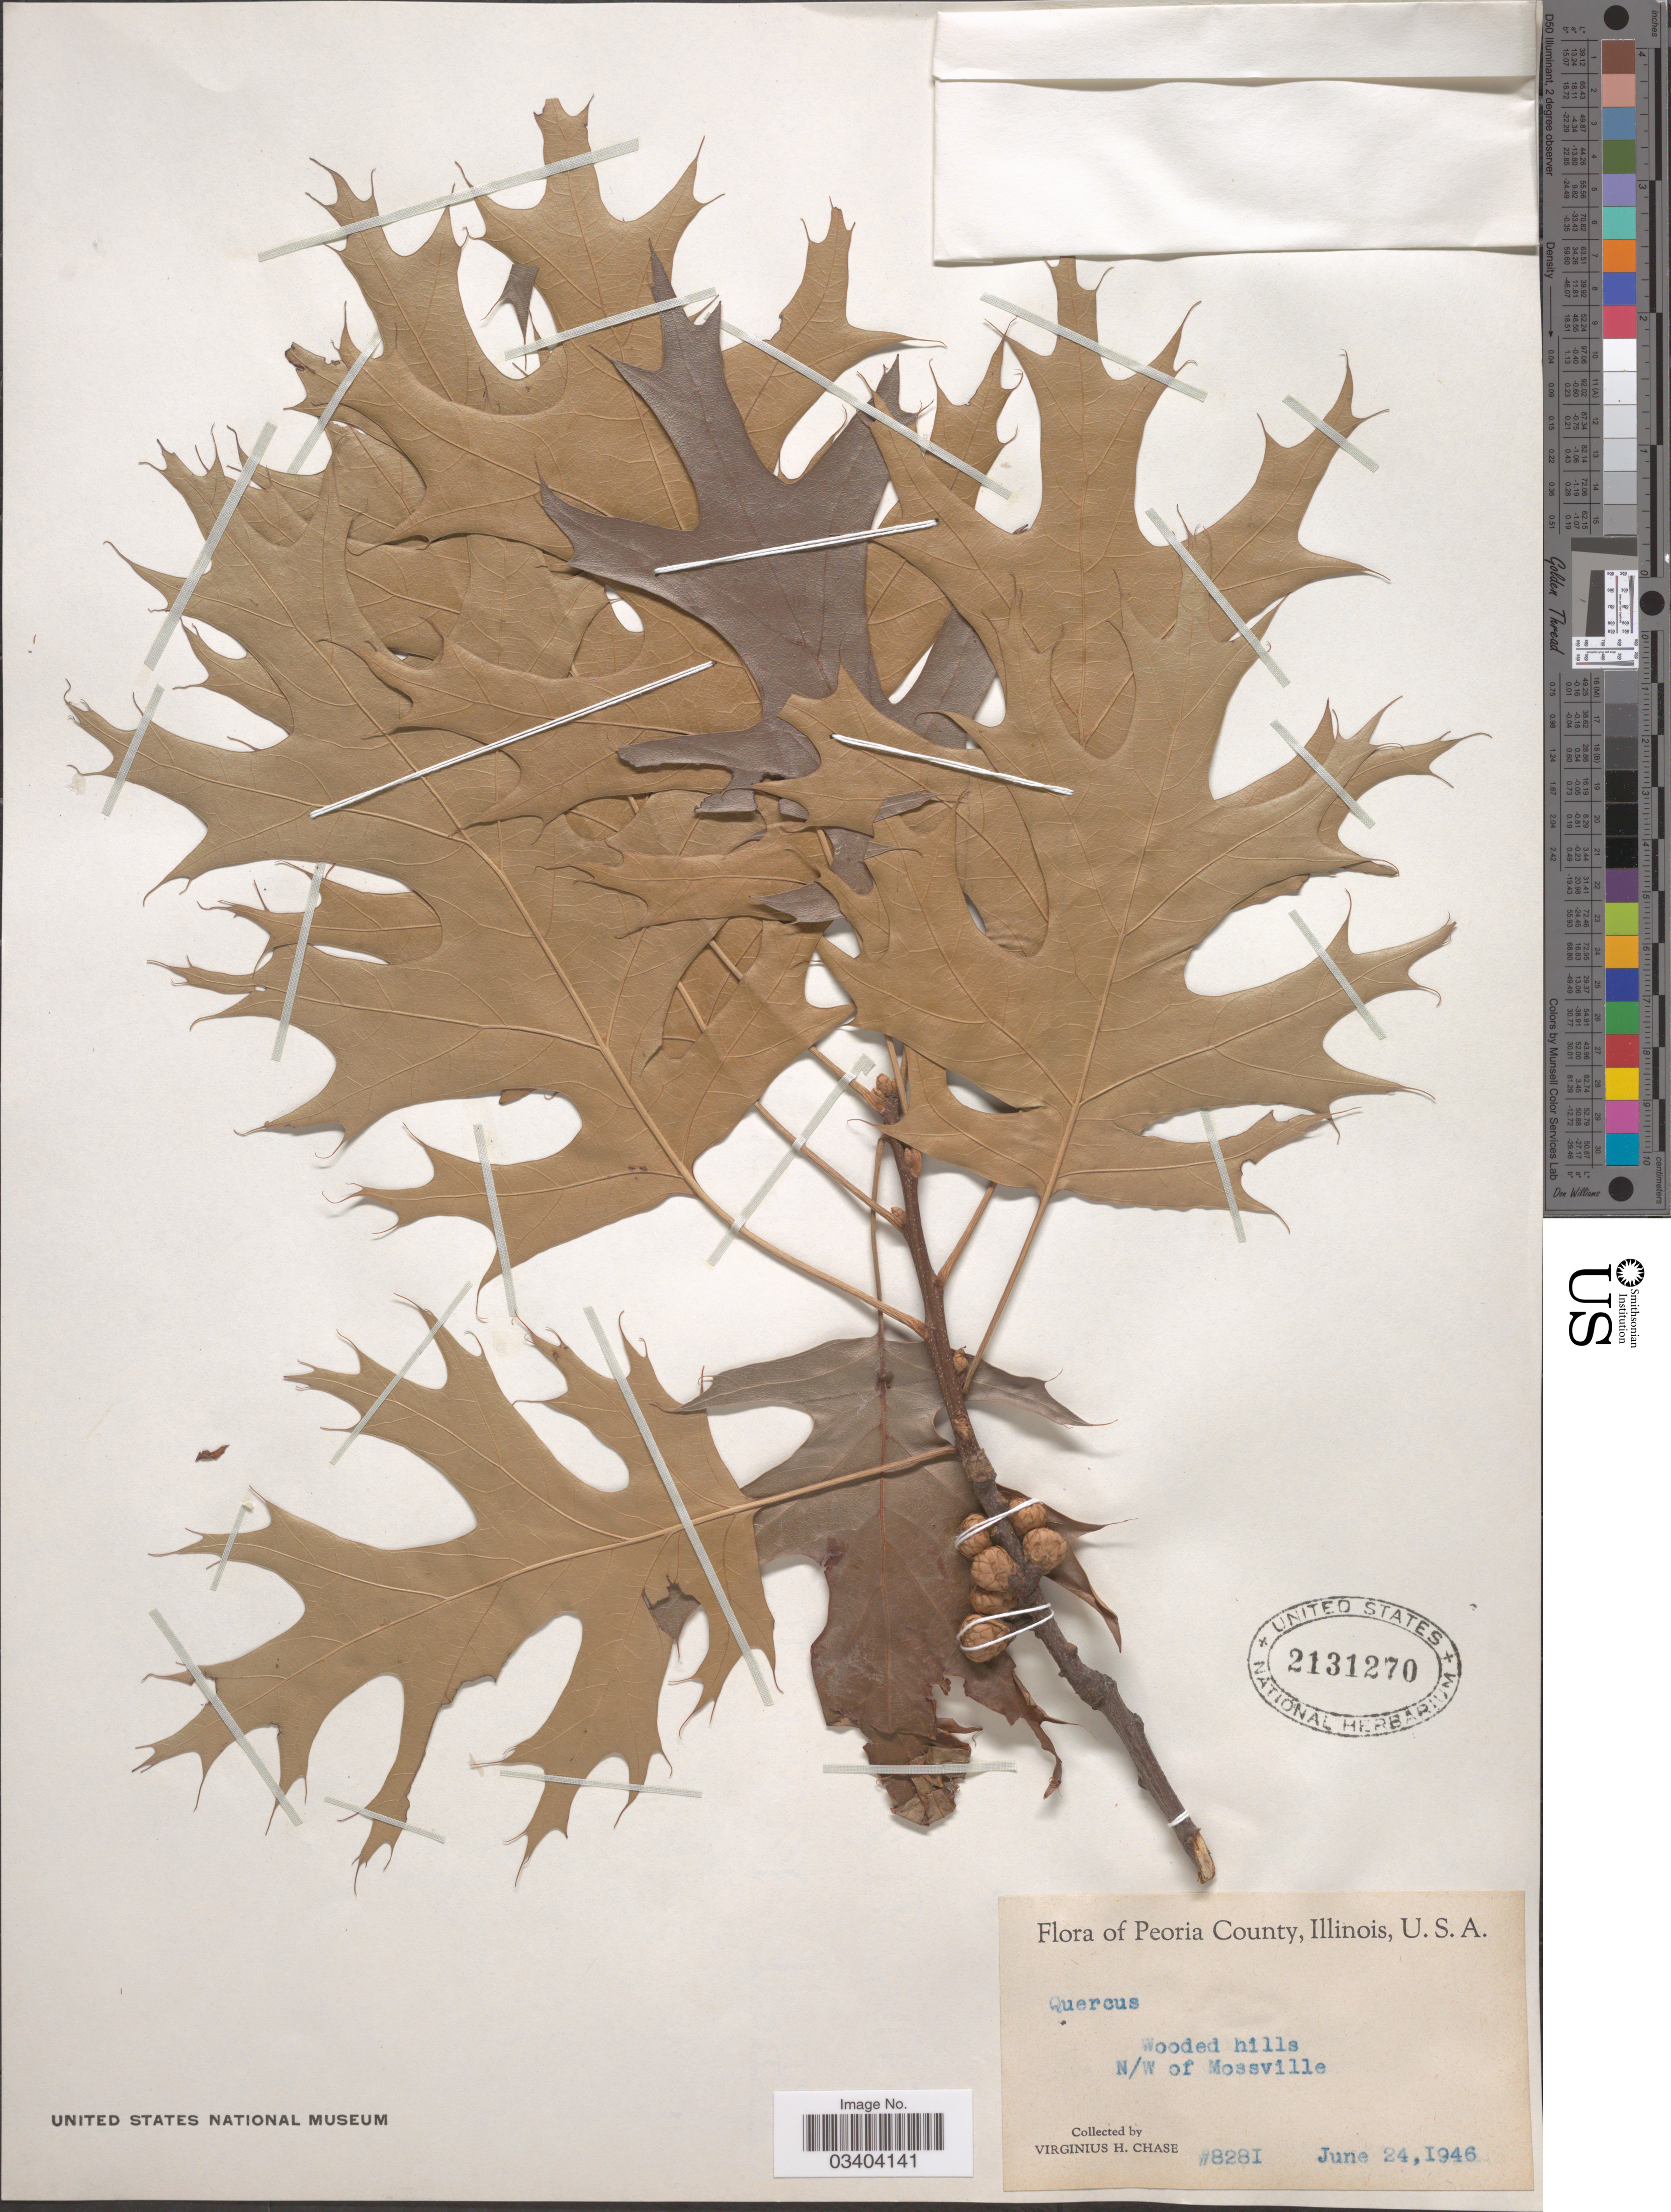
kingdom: Plantae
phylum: Tracheophyta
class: Magnoliopsida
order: Fagales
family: Fagaceae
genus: Quercus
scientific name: Quercus coccinea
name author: Münchh.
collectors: V. H. Chase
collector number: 8281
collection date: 1946-06-24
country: United States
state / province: Illinois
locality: Peoria County. Wooded hills N/W of Mossville.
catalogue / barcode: US 2131270